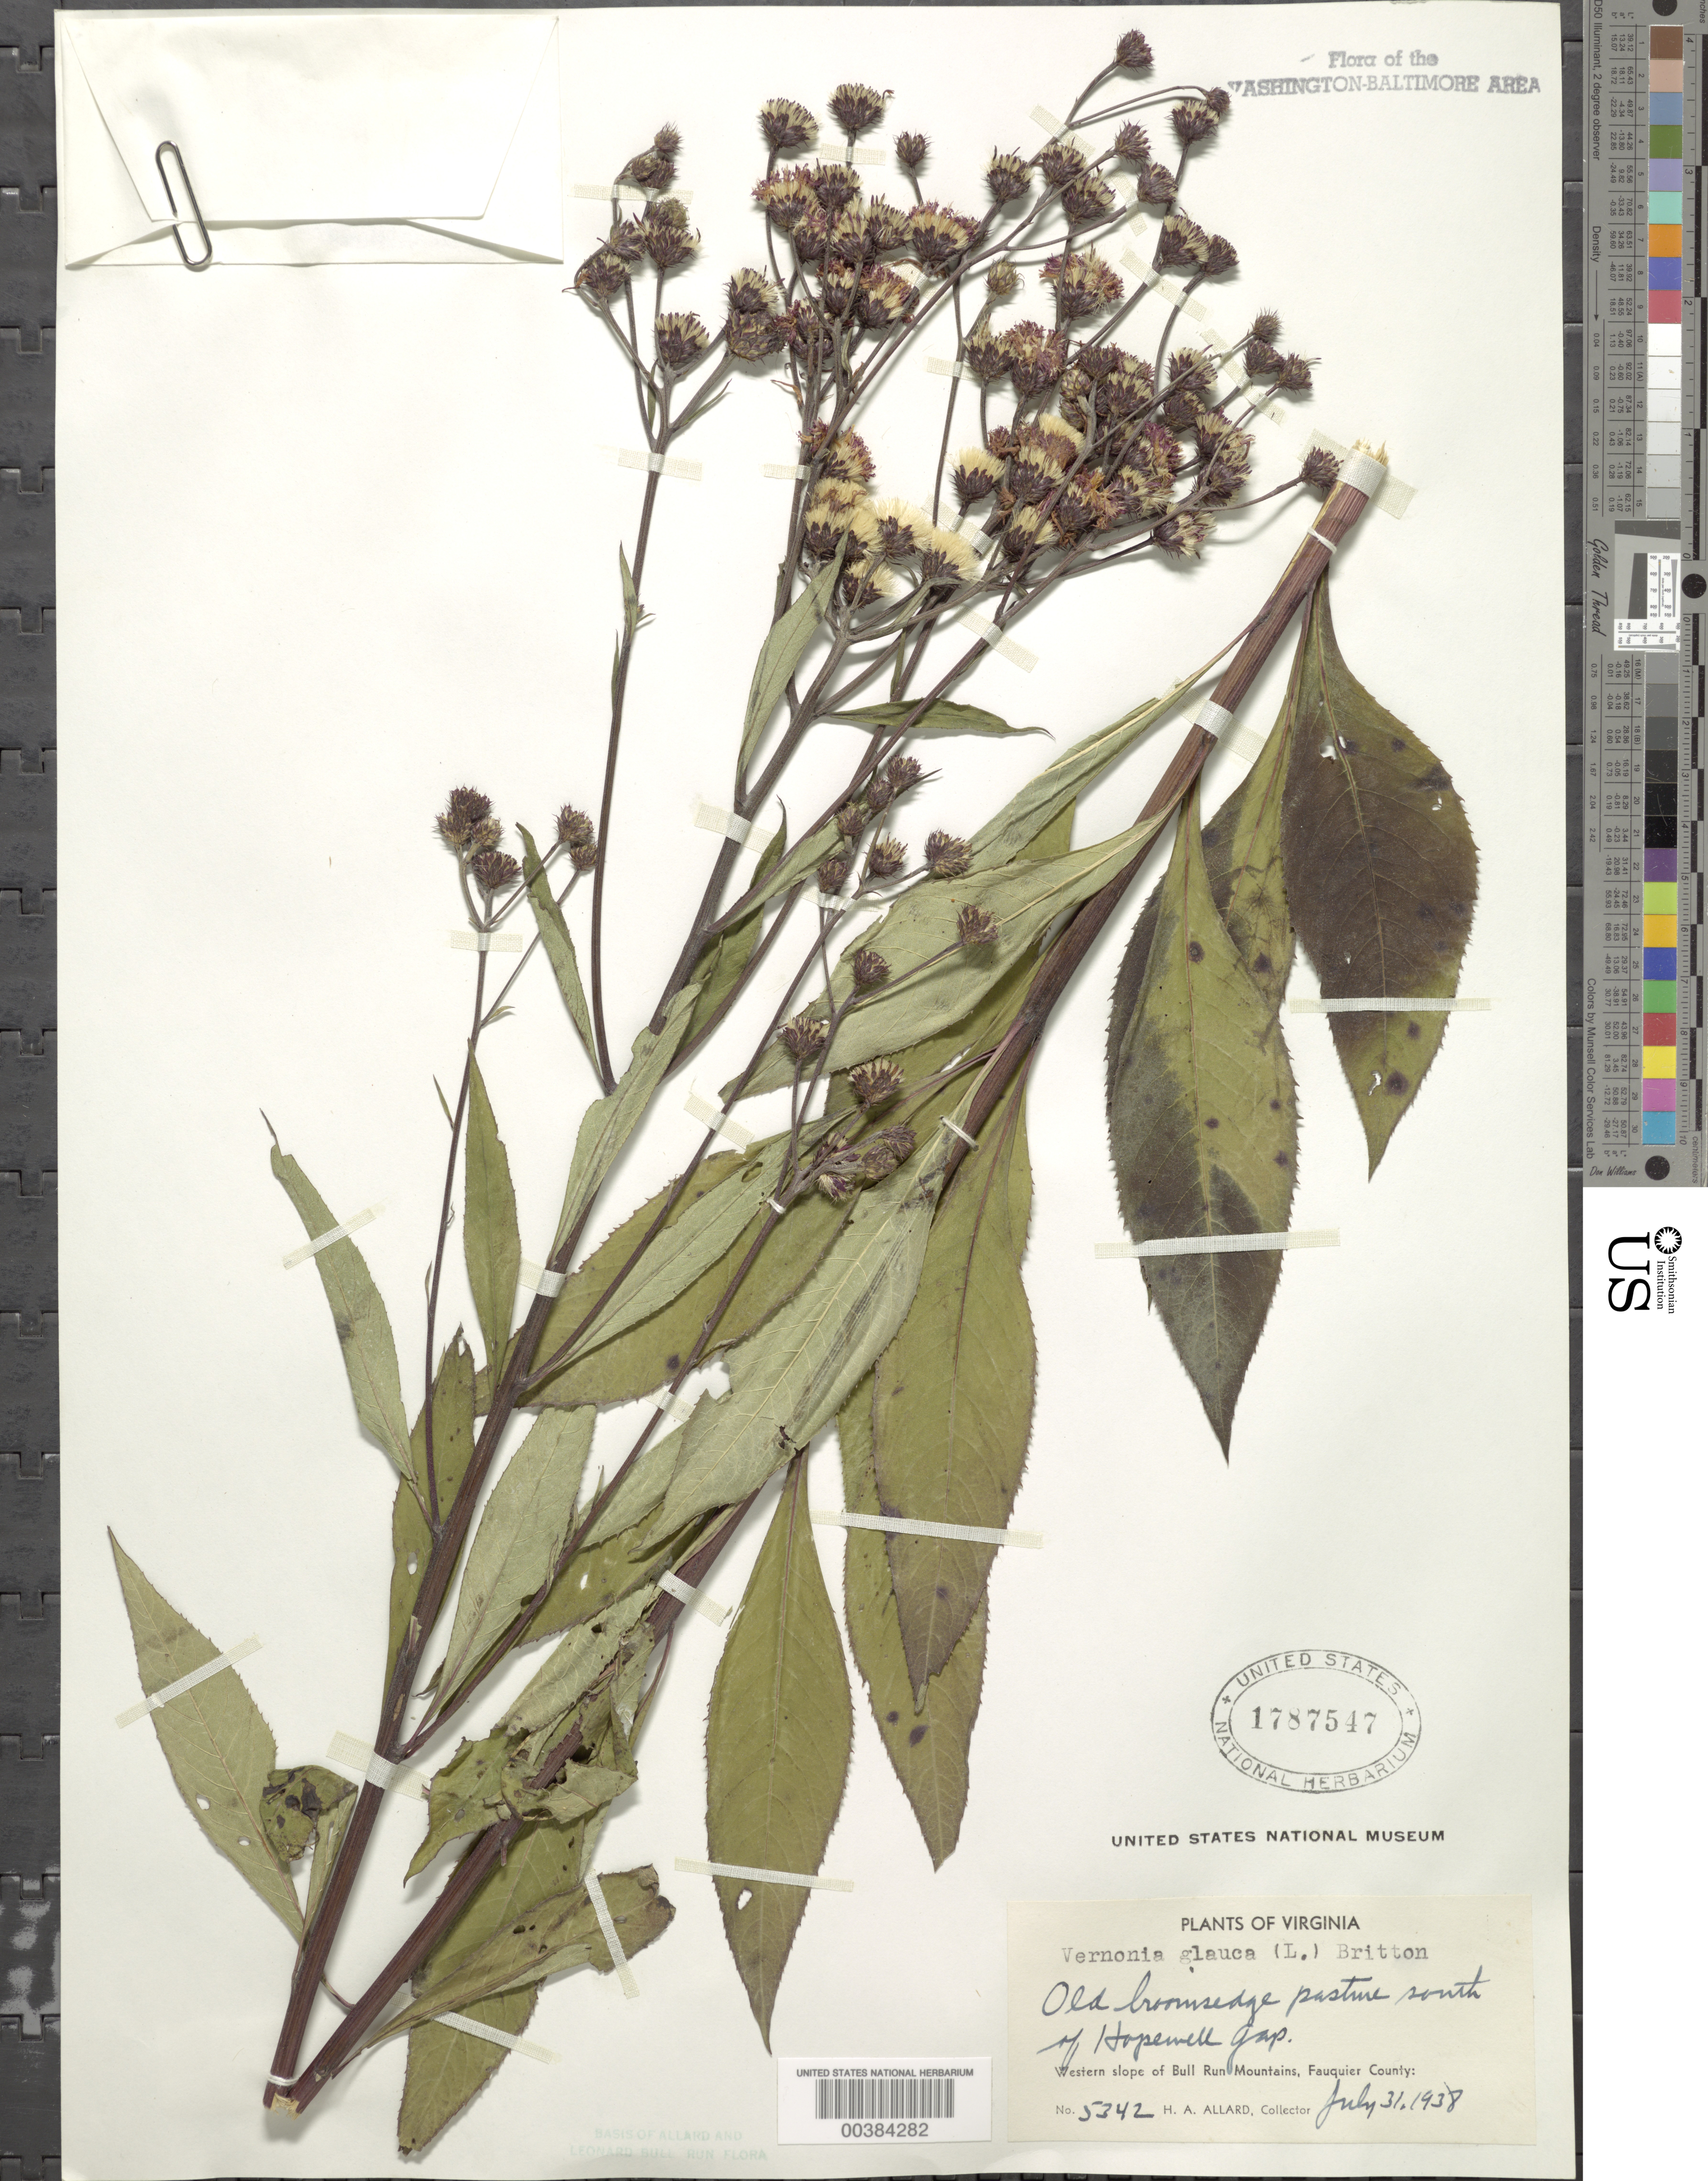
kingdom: Plantae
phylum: Tracheophyta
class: Magnoliopsida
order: Asterales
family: Asteraceae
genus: Vernonia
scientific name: Vernonia glauca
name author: (L.) Willd.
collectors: H. A. Allard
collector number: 5342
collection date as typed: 31 Jul 1938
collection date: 1938-07-31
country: United States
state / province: Virginia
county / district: Fauquier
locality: S of Hopewell Gap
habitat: Old broomsedge pasture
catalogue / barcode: US 1787547